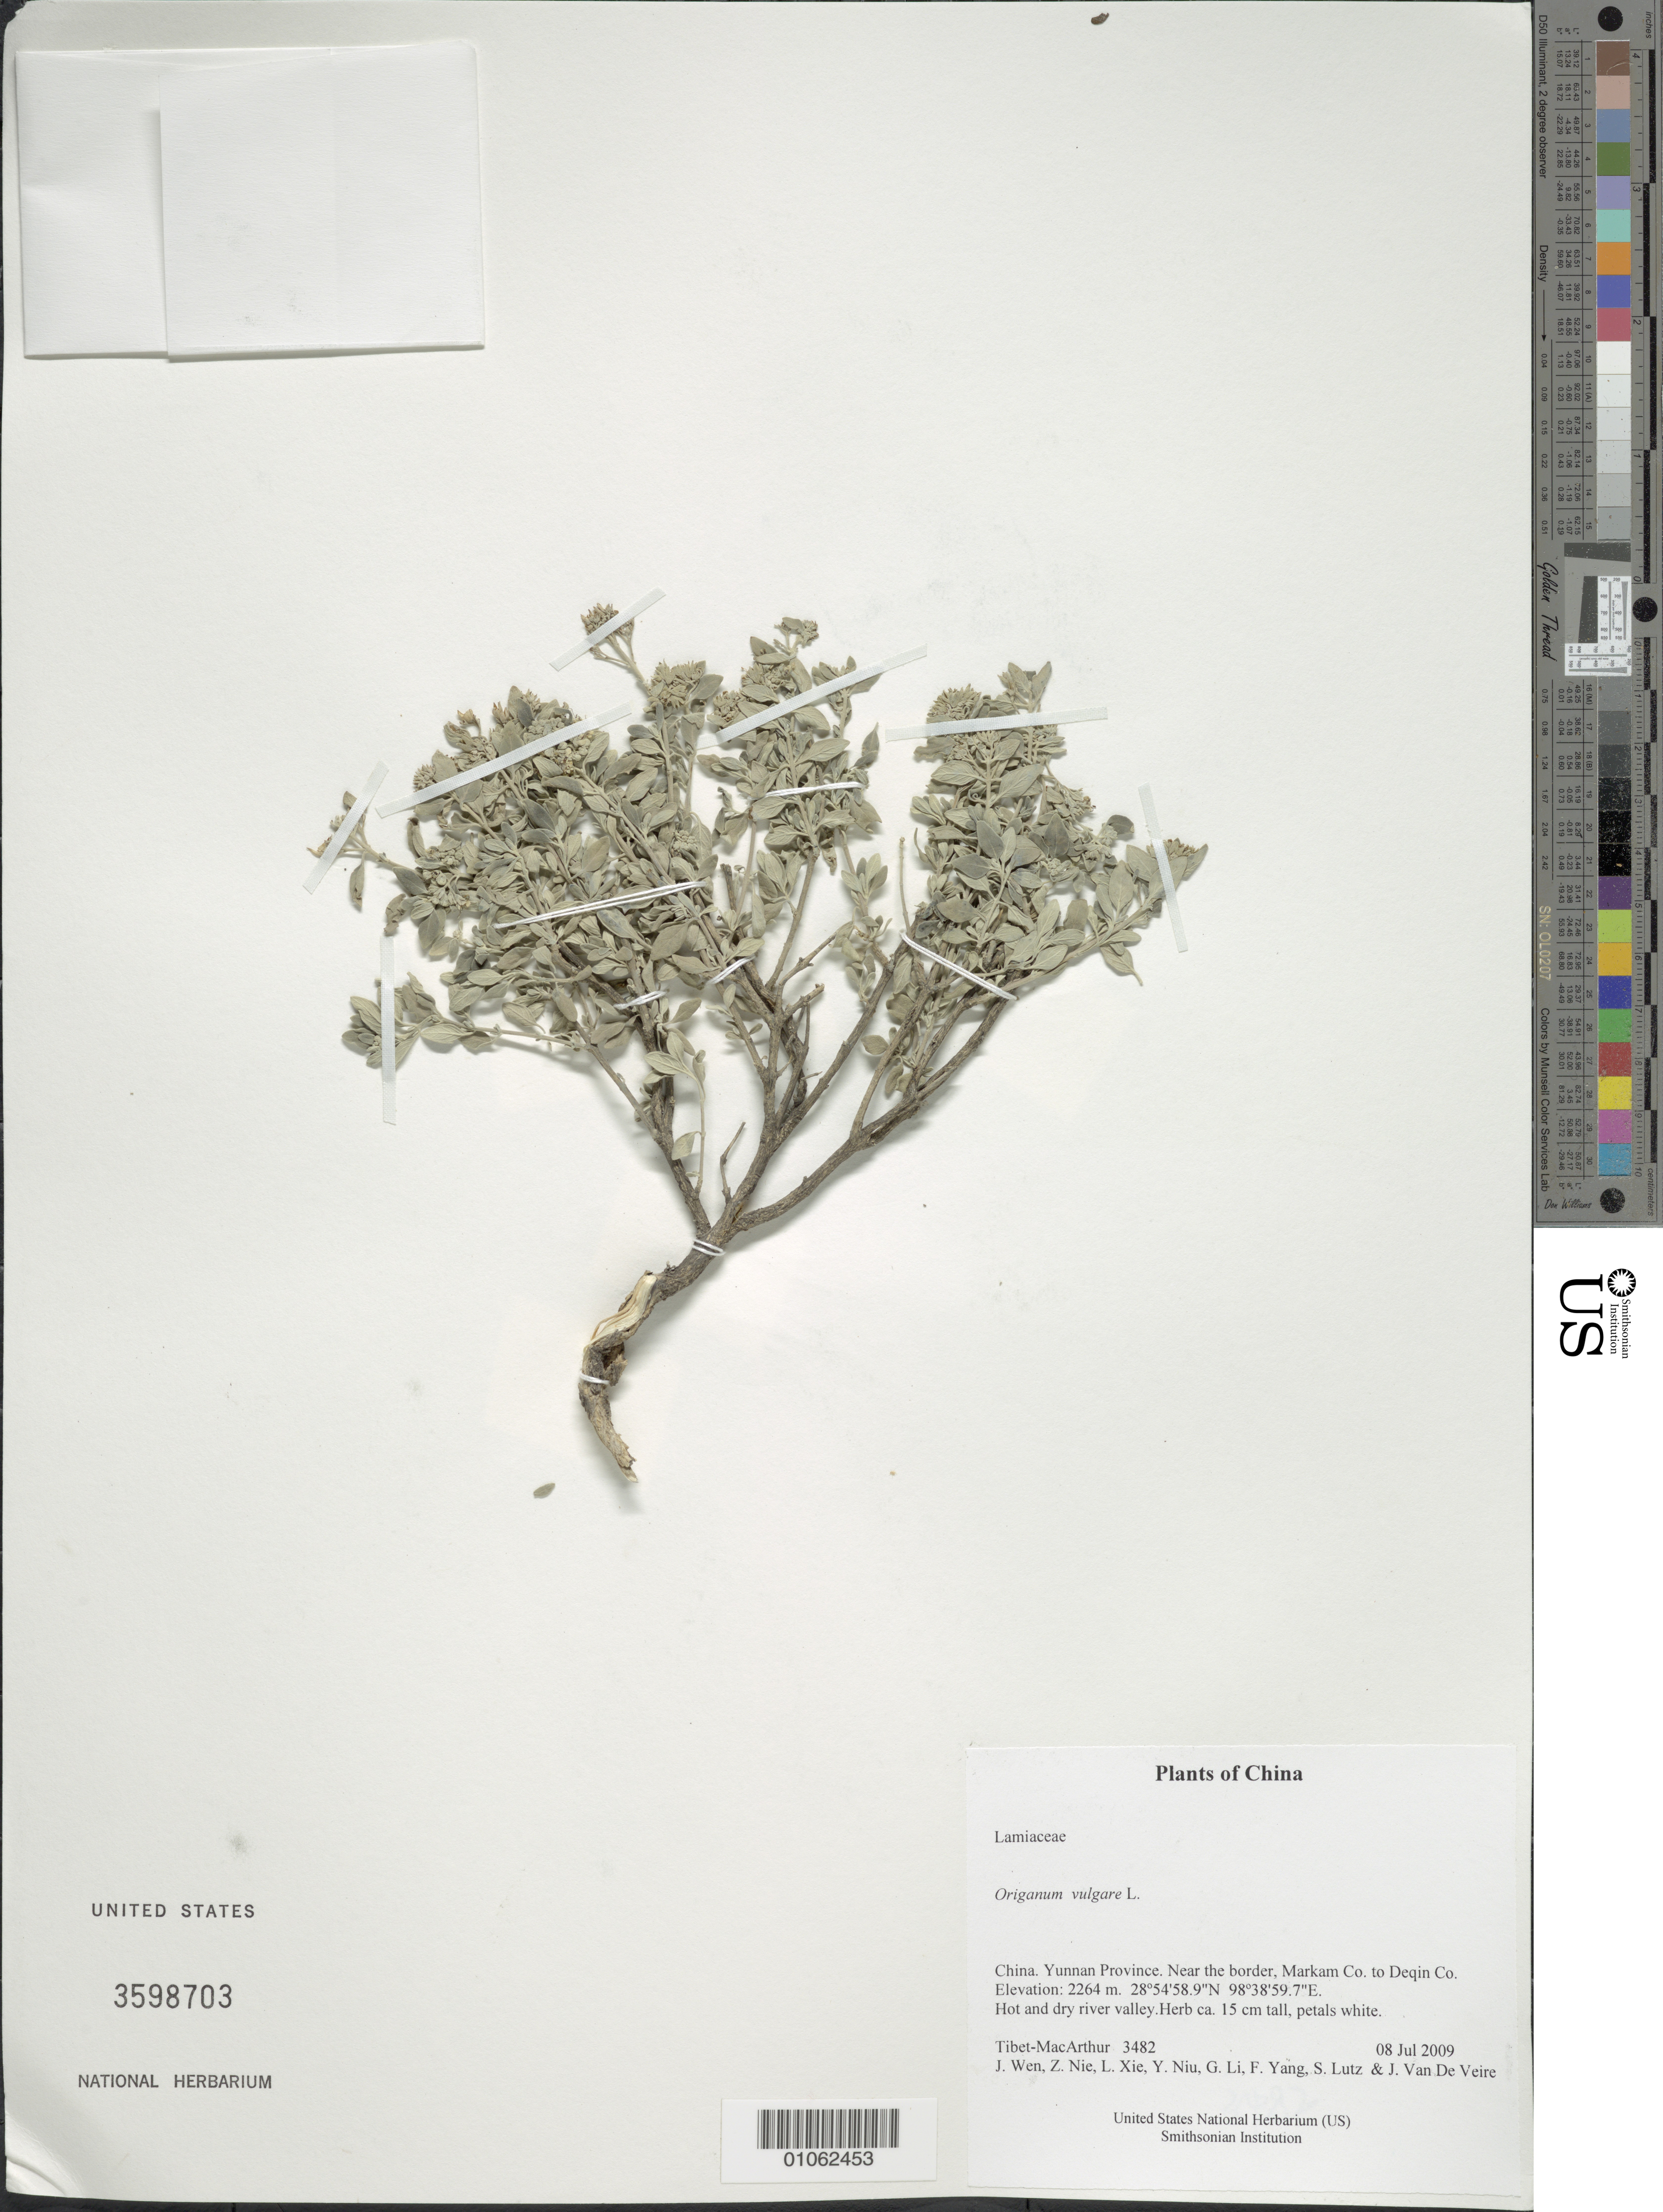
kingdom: Plantae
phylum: Tracheophyta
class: Magnoliopsida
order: Lamiales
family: Lamiaceae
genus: Origanum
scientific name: Origanum vulgare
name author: L.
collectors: Tibet-MacArthur, J. Wen, Z. Nie, L. Xie, Y. Niu, G. Li, F. Yang, S. Lutz & J. Van De Veire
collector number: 3482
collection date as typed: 08 Jul 2009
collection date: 2009-07-08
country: China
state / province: Yunnan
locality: Near the border, Markam Co. to Deqin Co.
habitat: Hot and dry river valley.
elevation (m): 2264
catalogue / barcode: US 3598703